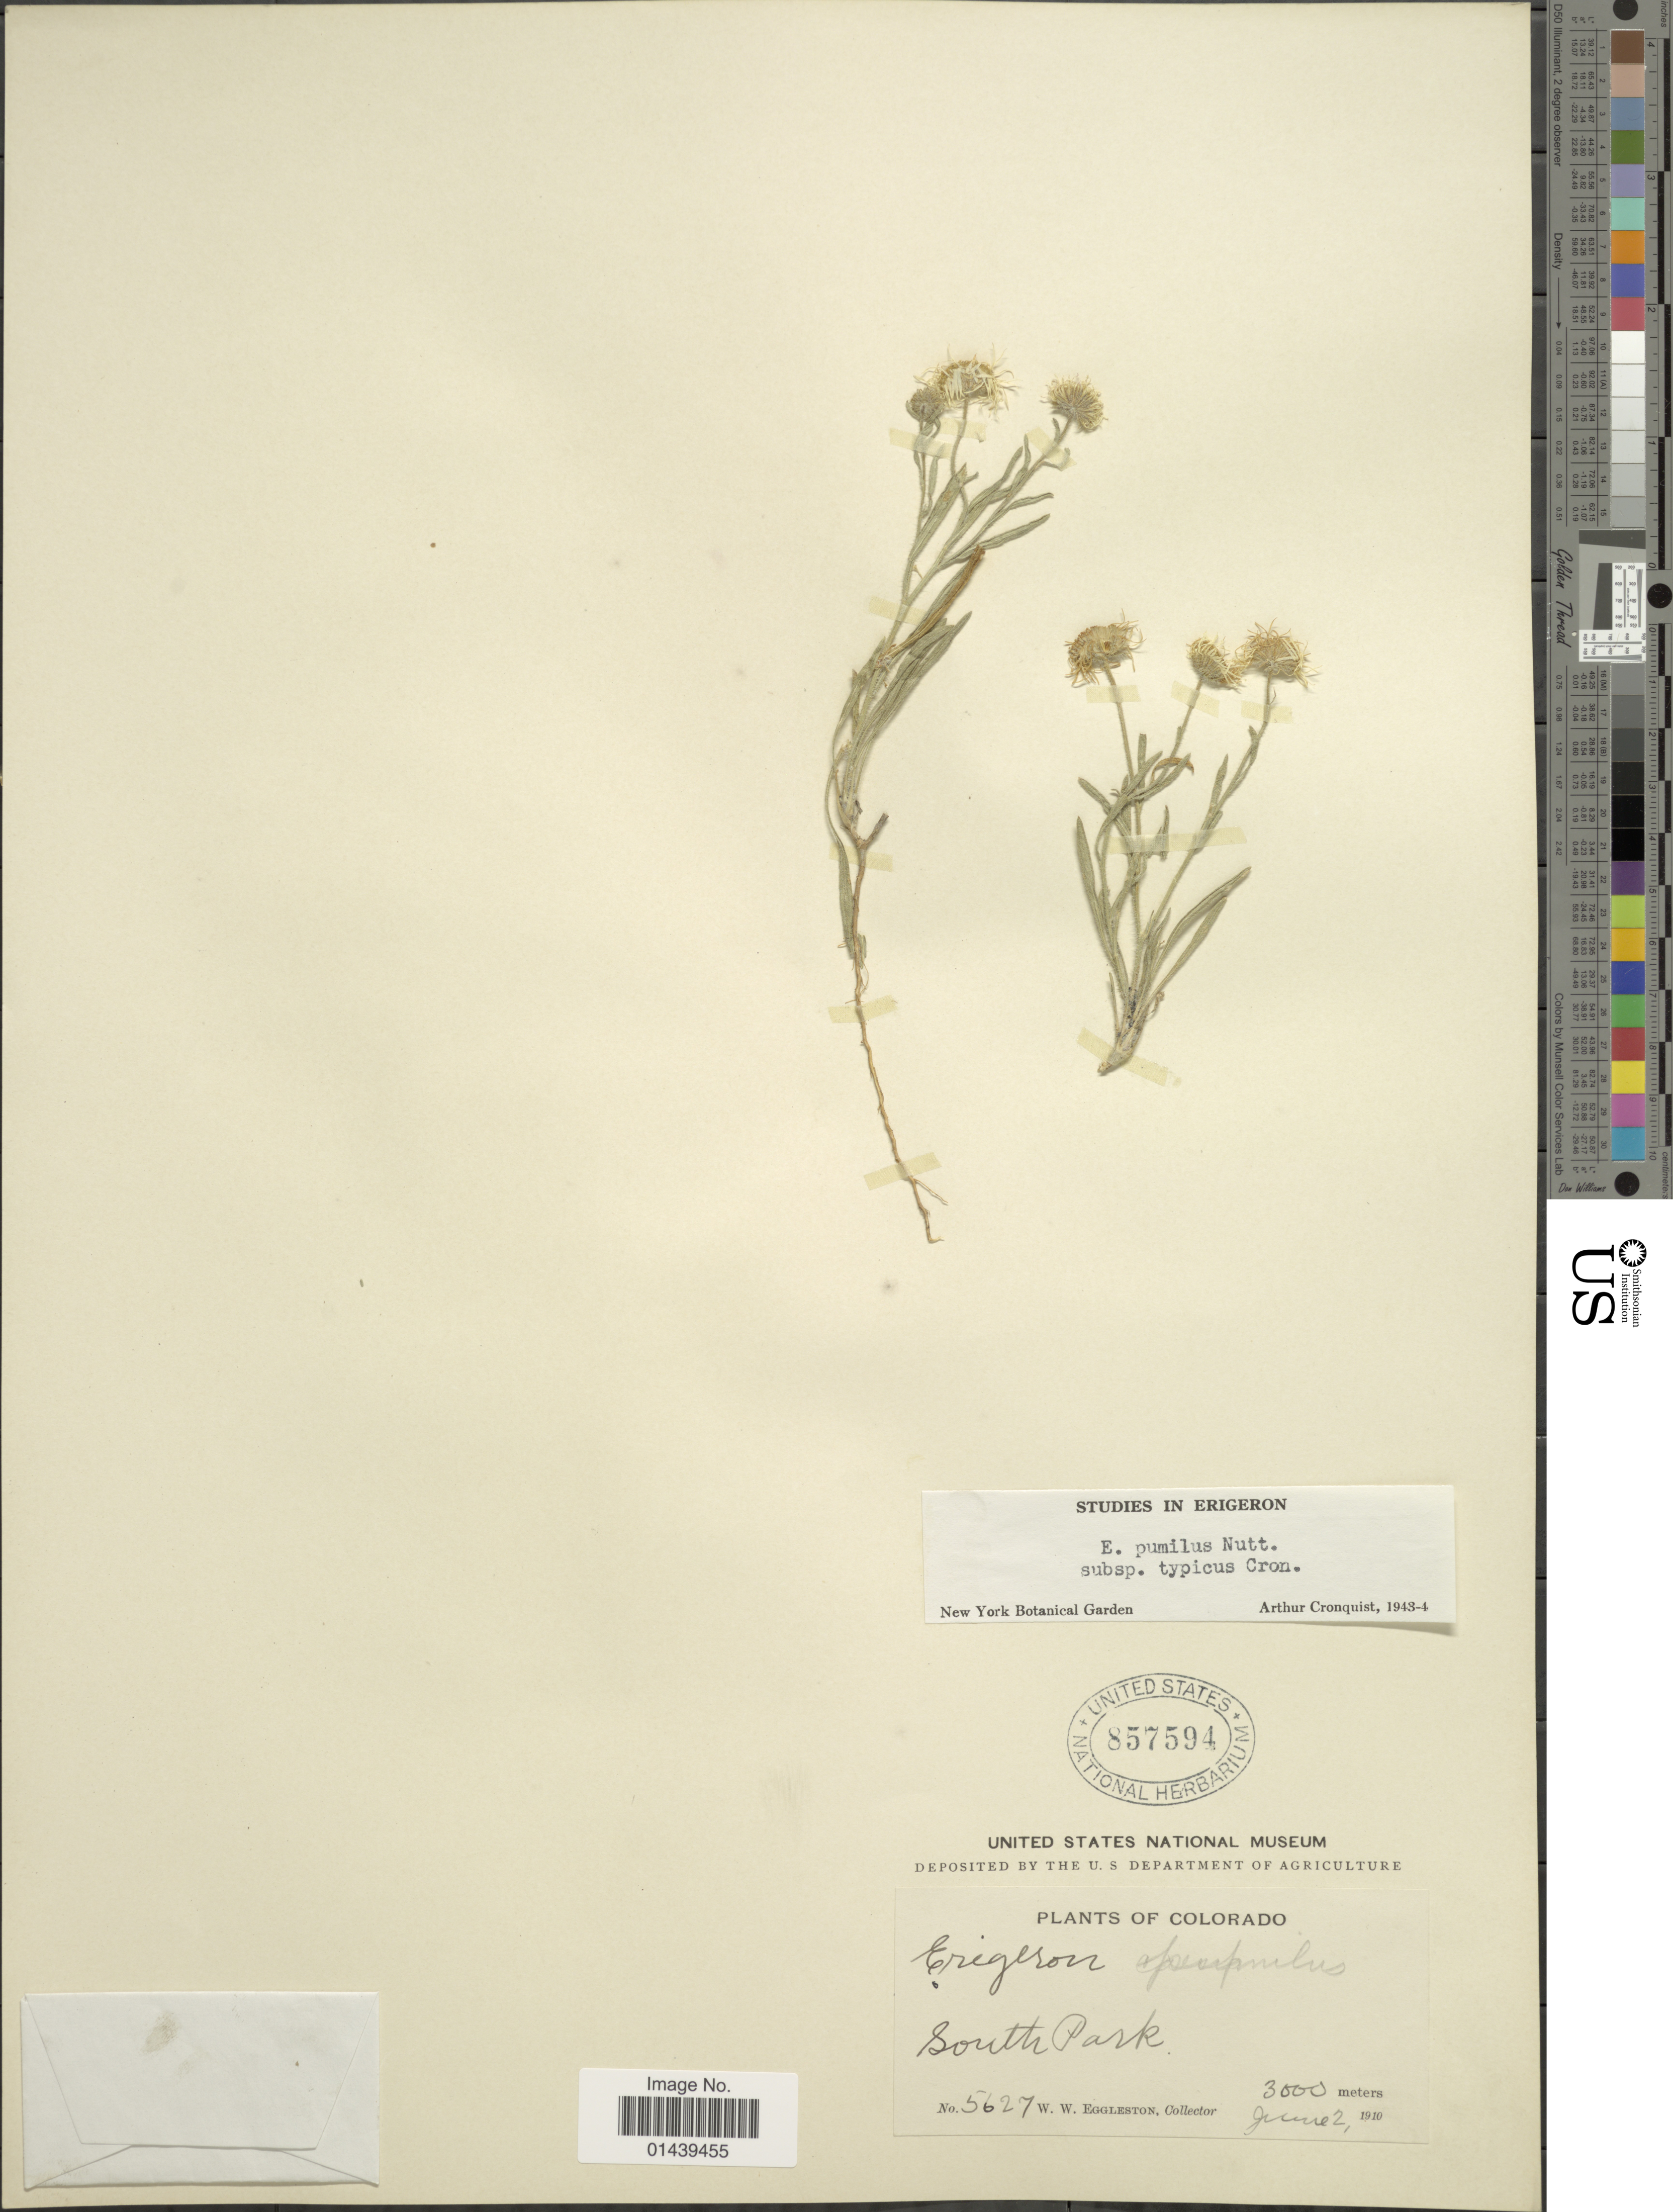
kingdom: Plantae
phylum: Tracheophyta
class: Magnoliopsida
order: Asterales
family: Asteraceae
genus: Erigeron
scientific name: Erigeron pumilus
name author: Nutt.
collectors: W. W. Eggleston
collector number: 5627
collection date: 1910-06-02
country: United States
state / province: Colorado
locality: South Park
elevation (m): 3000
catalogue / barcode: US 857594